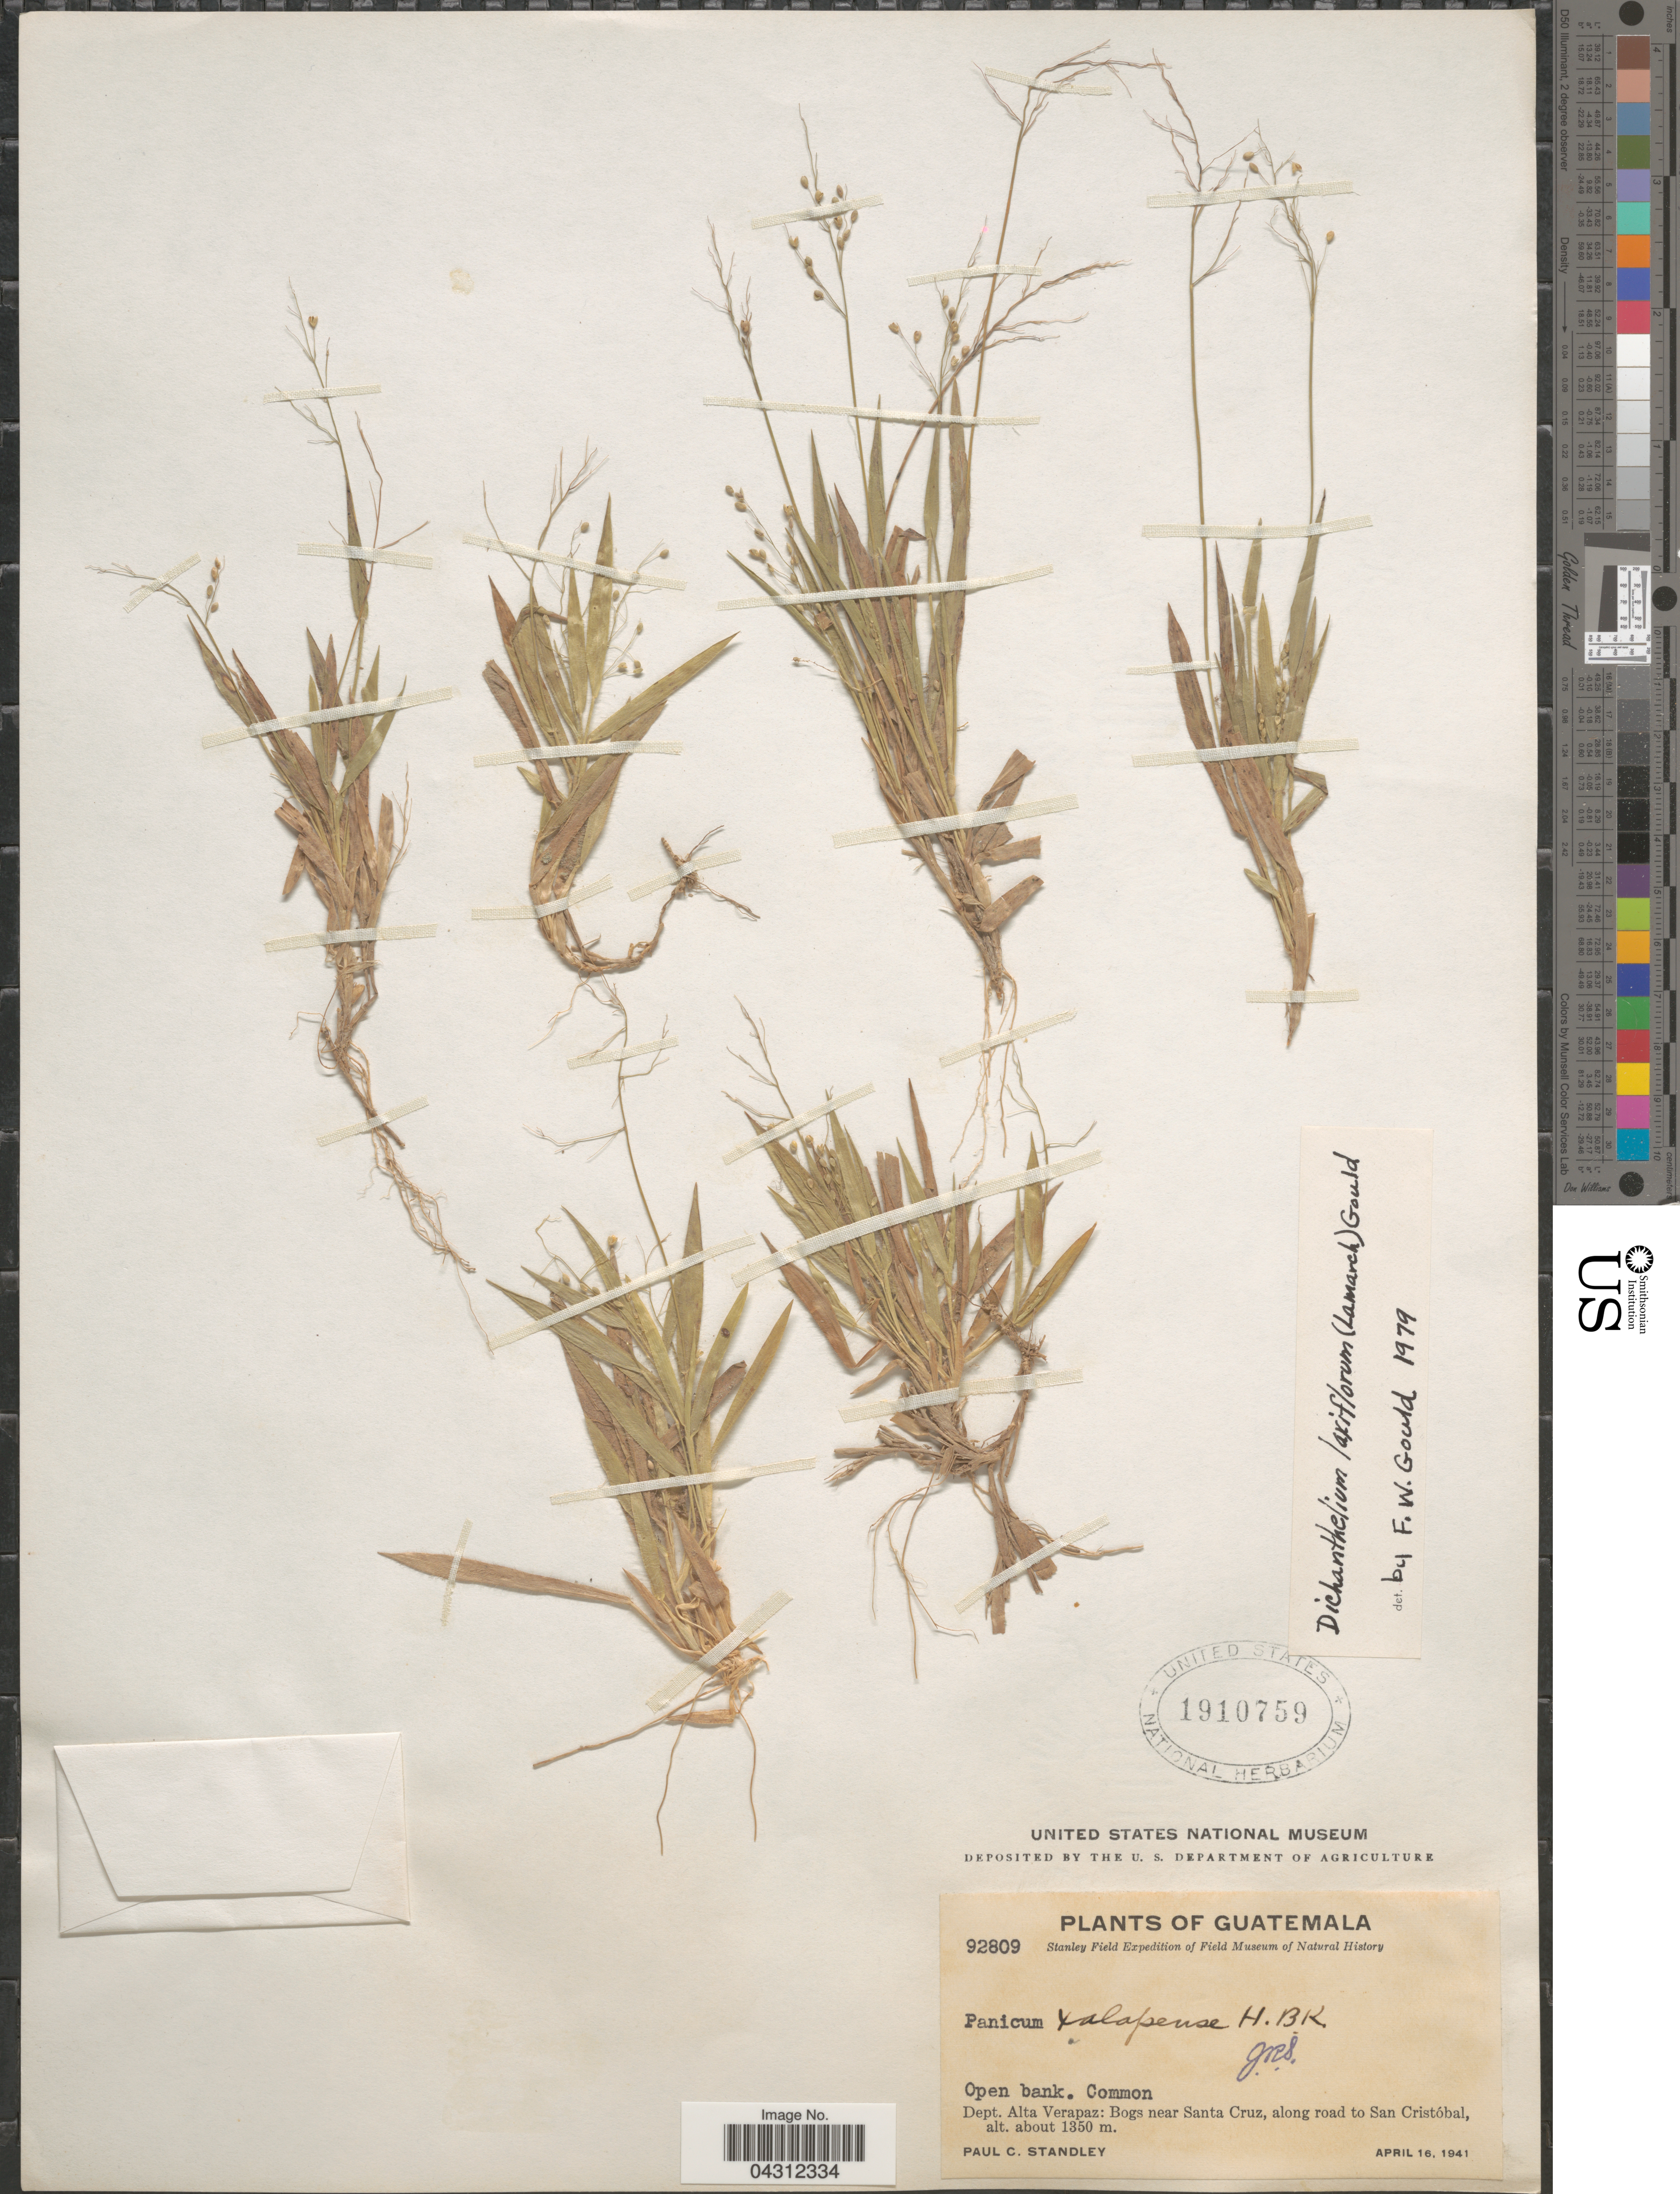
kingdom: Plantae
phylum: Tracheophyta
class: Liliopsida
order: Poales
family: Poaceae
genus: Dichanthelium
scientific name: Dichanthelium laxiflorum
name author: (Lam.) Gould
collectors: P. C. Standley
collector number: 92809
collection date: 1941-04-16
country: Guatemala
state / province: Alta Verapaz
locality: Stanley Field Expedition. Dept. Alta Verapaz: Bogs near Santa Cruz, along road to San Cristóbal.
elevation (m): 1350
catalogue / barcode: US 1910759